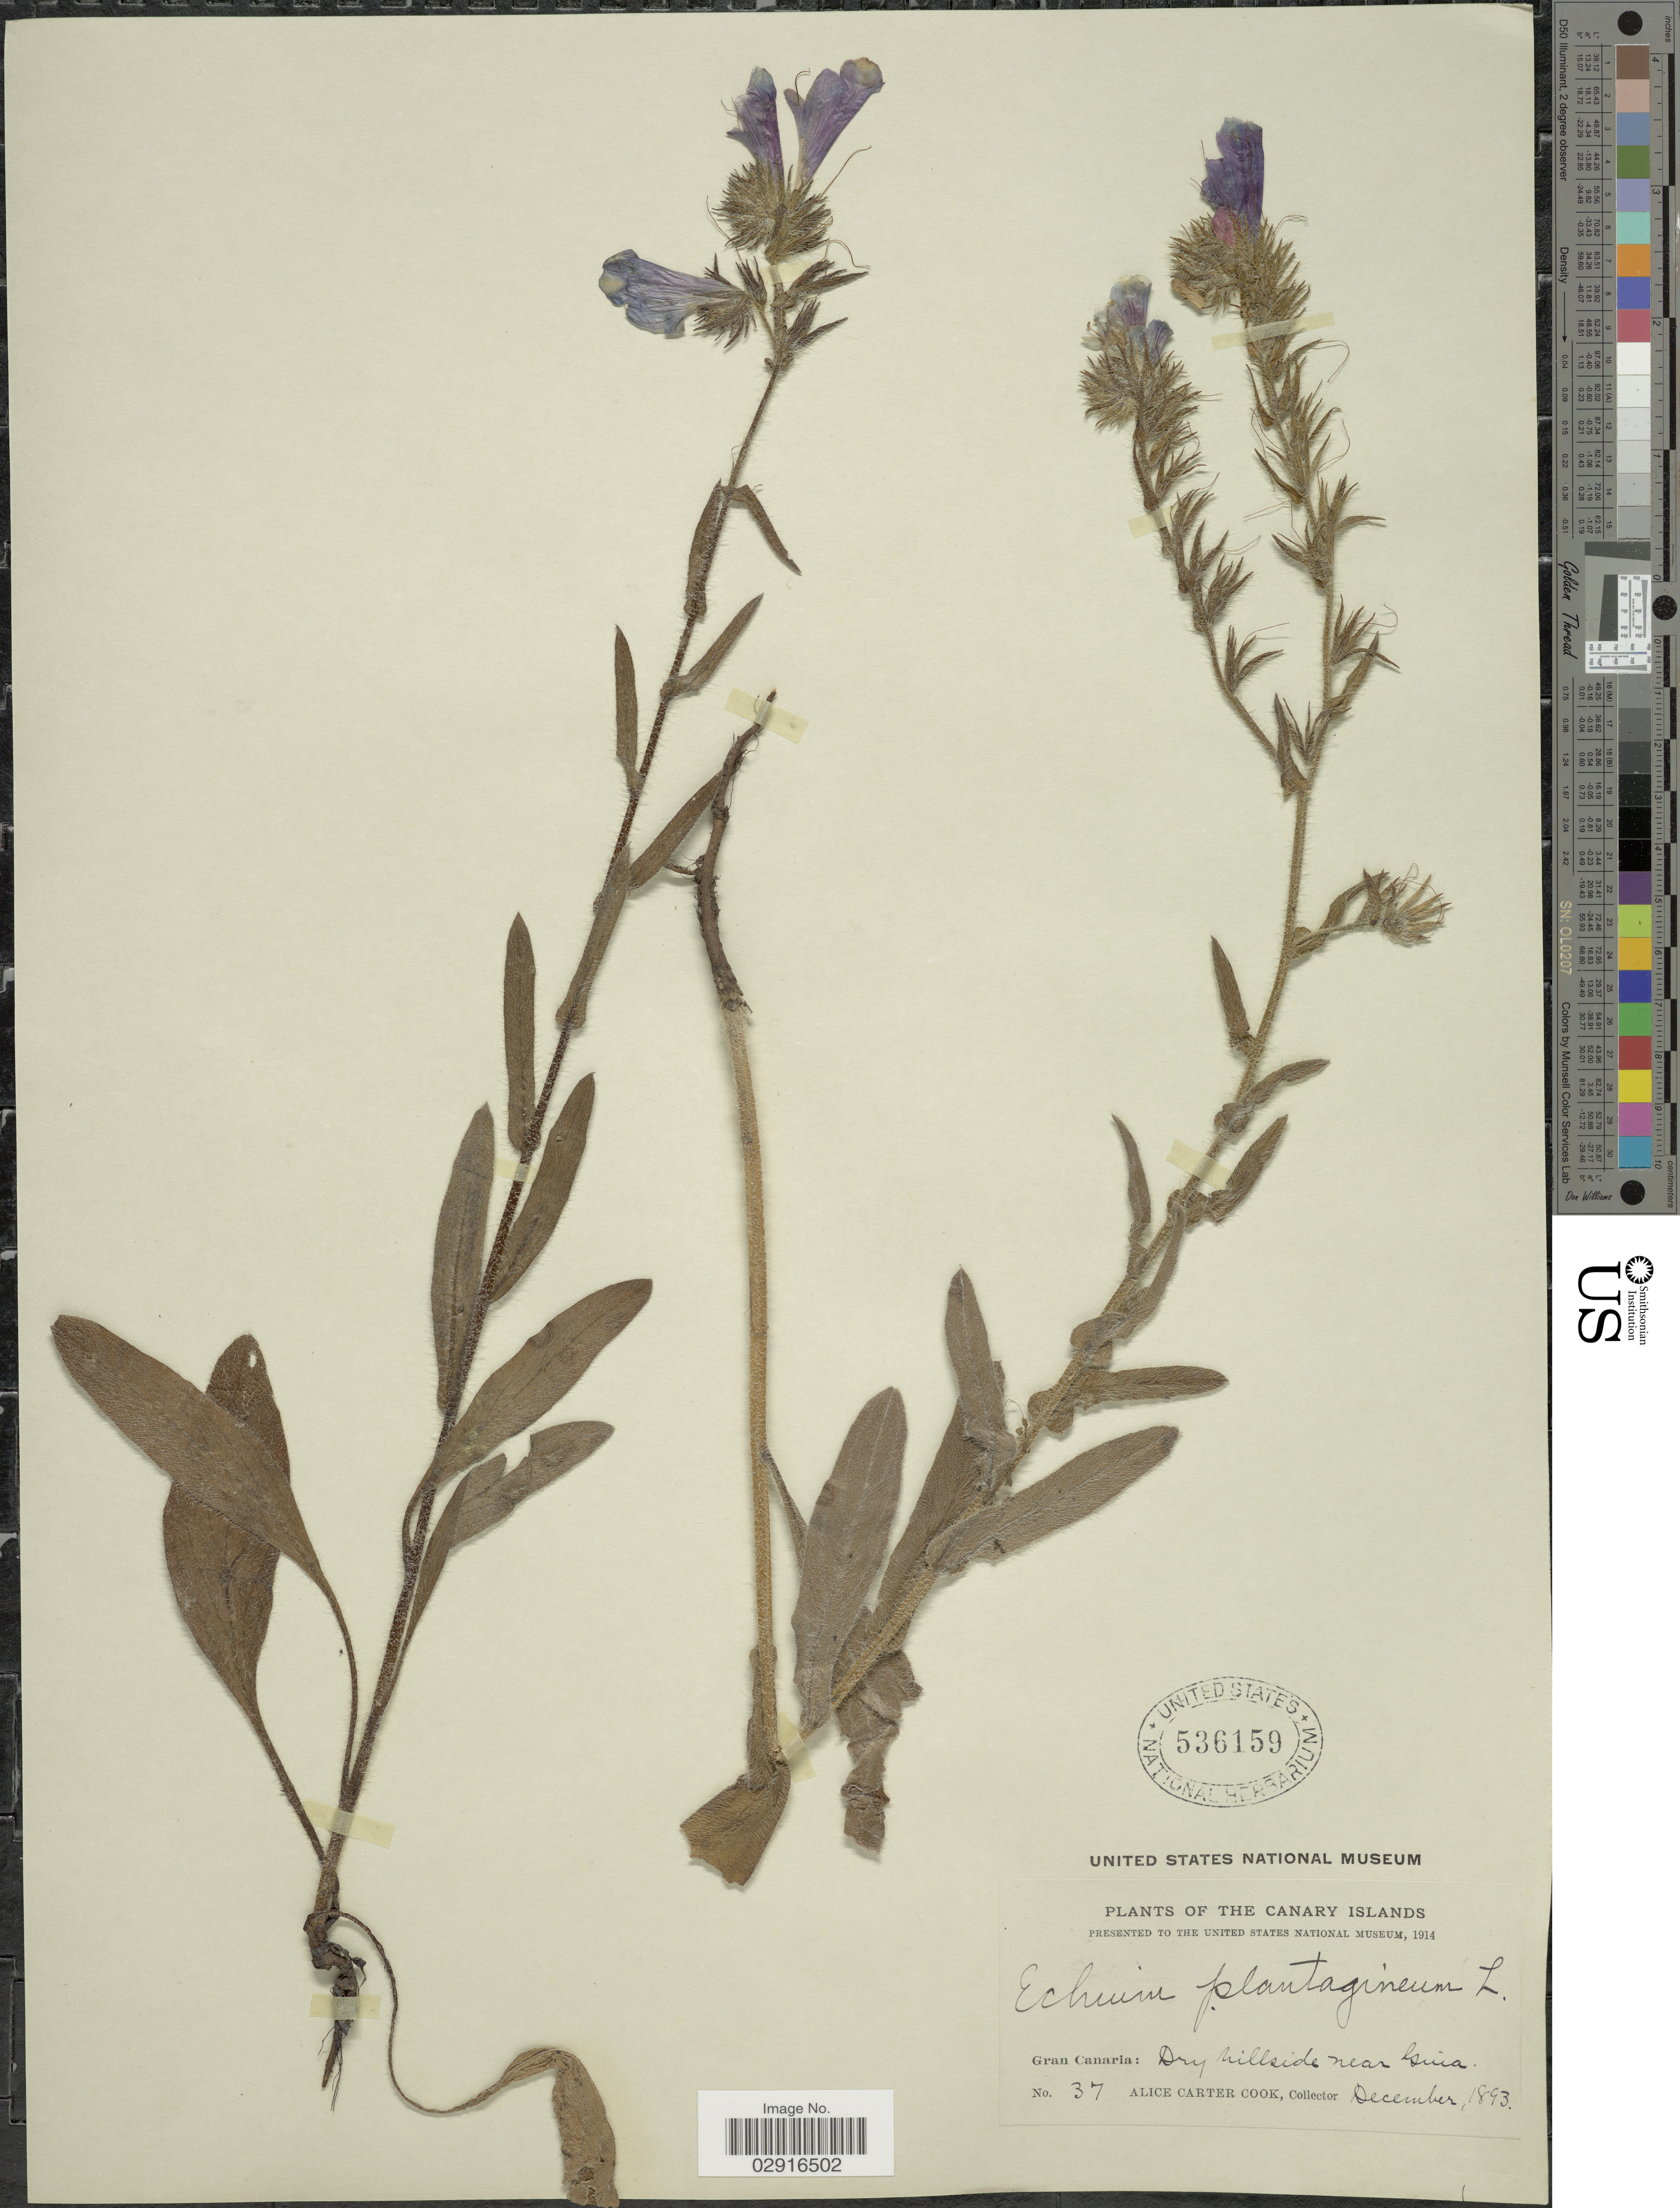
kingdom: Plantae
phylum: Tracheophyta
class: Magnoliopsida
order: Boraginales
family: Boraginaceae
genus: Echium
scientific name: Echium plantagineum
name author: L.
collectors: Alice C. Cook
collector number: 37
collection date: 1893-12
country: Spain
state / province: Canarias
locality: The Canary Islands. Gran Canaria: Dry hillside near Guia.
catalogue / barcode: US 536159